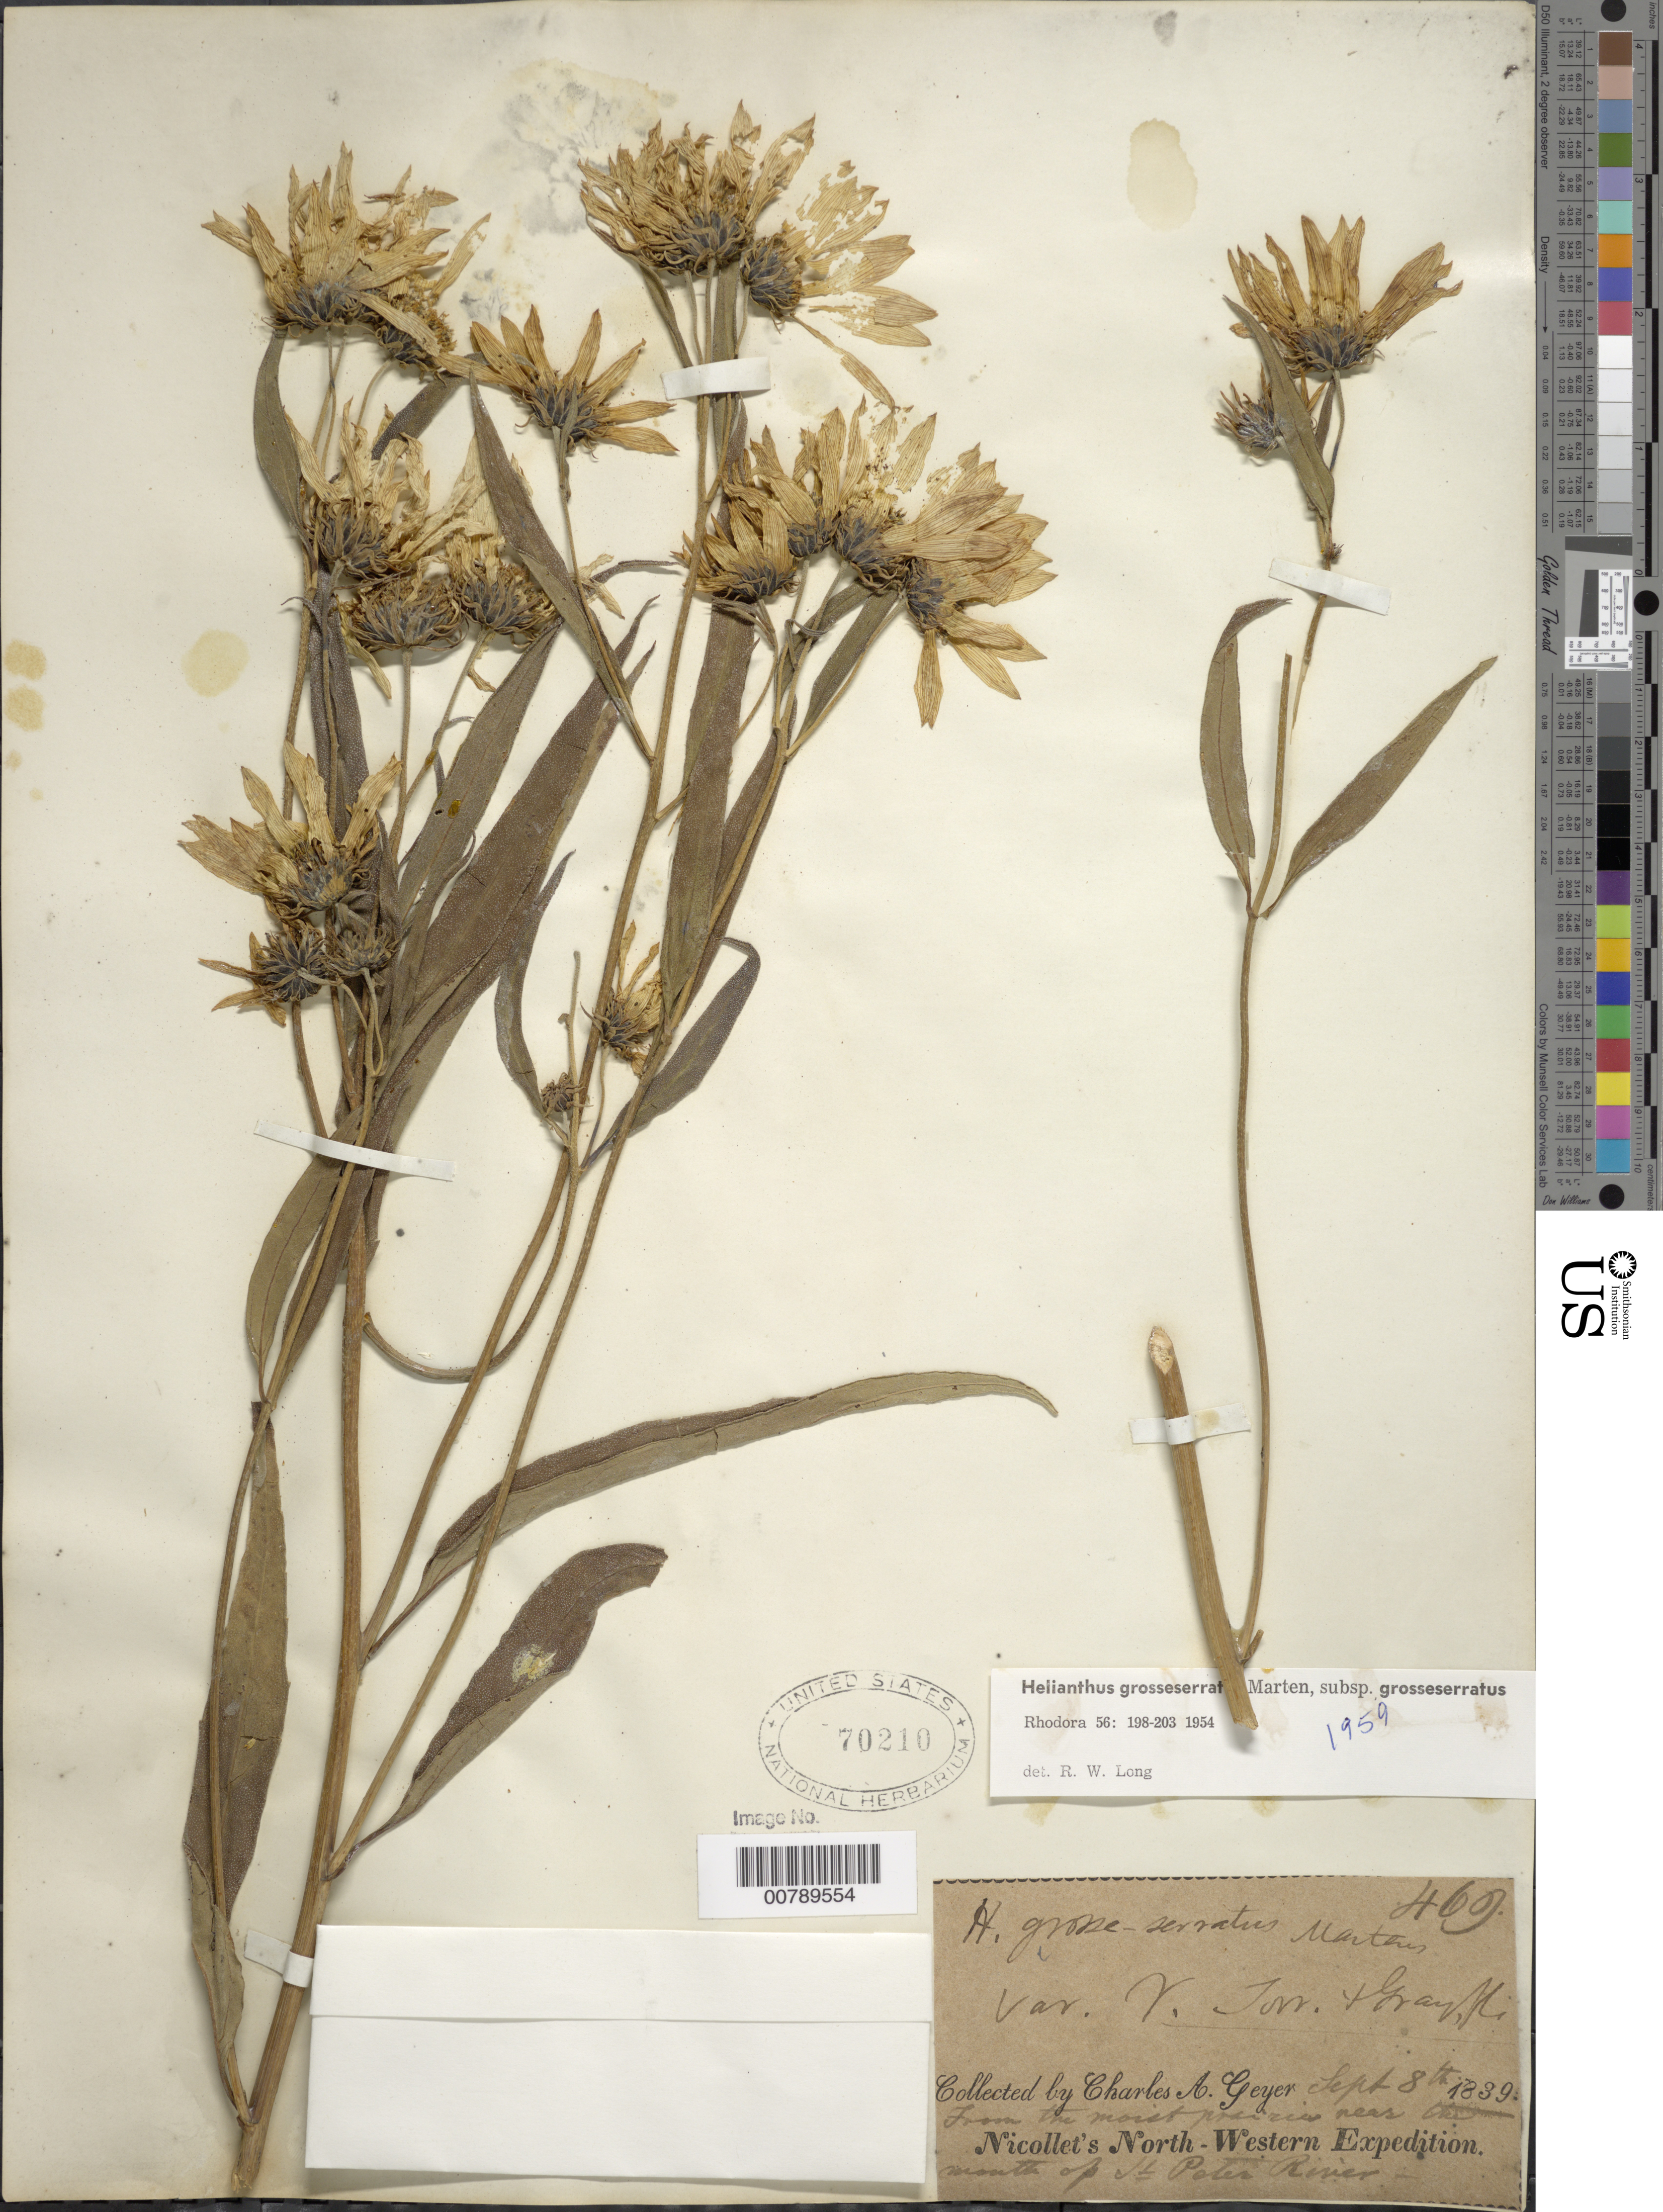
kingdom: Plantae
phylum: Tracheophyta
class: Magnoliopsida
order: Asterales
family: Asteraceae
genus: Helianthus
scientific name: Helianthus grosseserratus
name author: M. Martens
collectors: C. A. Geyer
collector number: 469*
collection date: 1839-09-08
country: United States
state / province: Minnesota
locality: From the moist prairies near mouth of St. Peter River, Nicollet's North Western Expedition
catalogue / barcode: US 70210